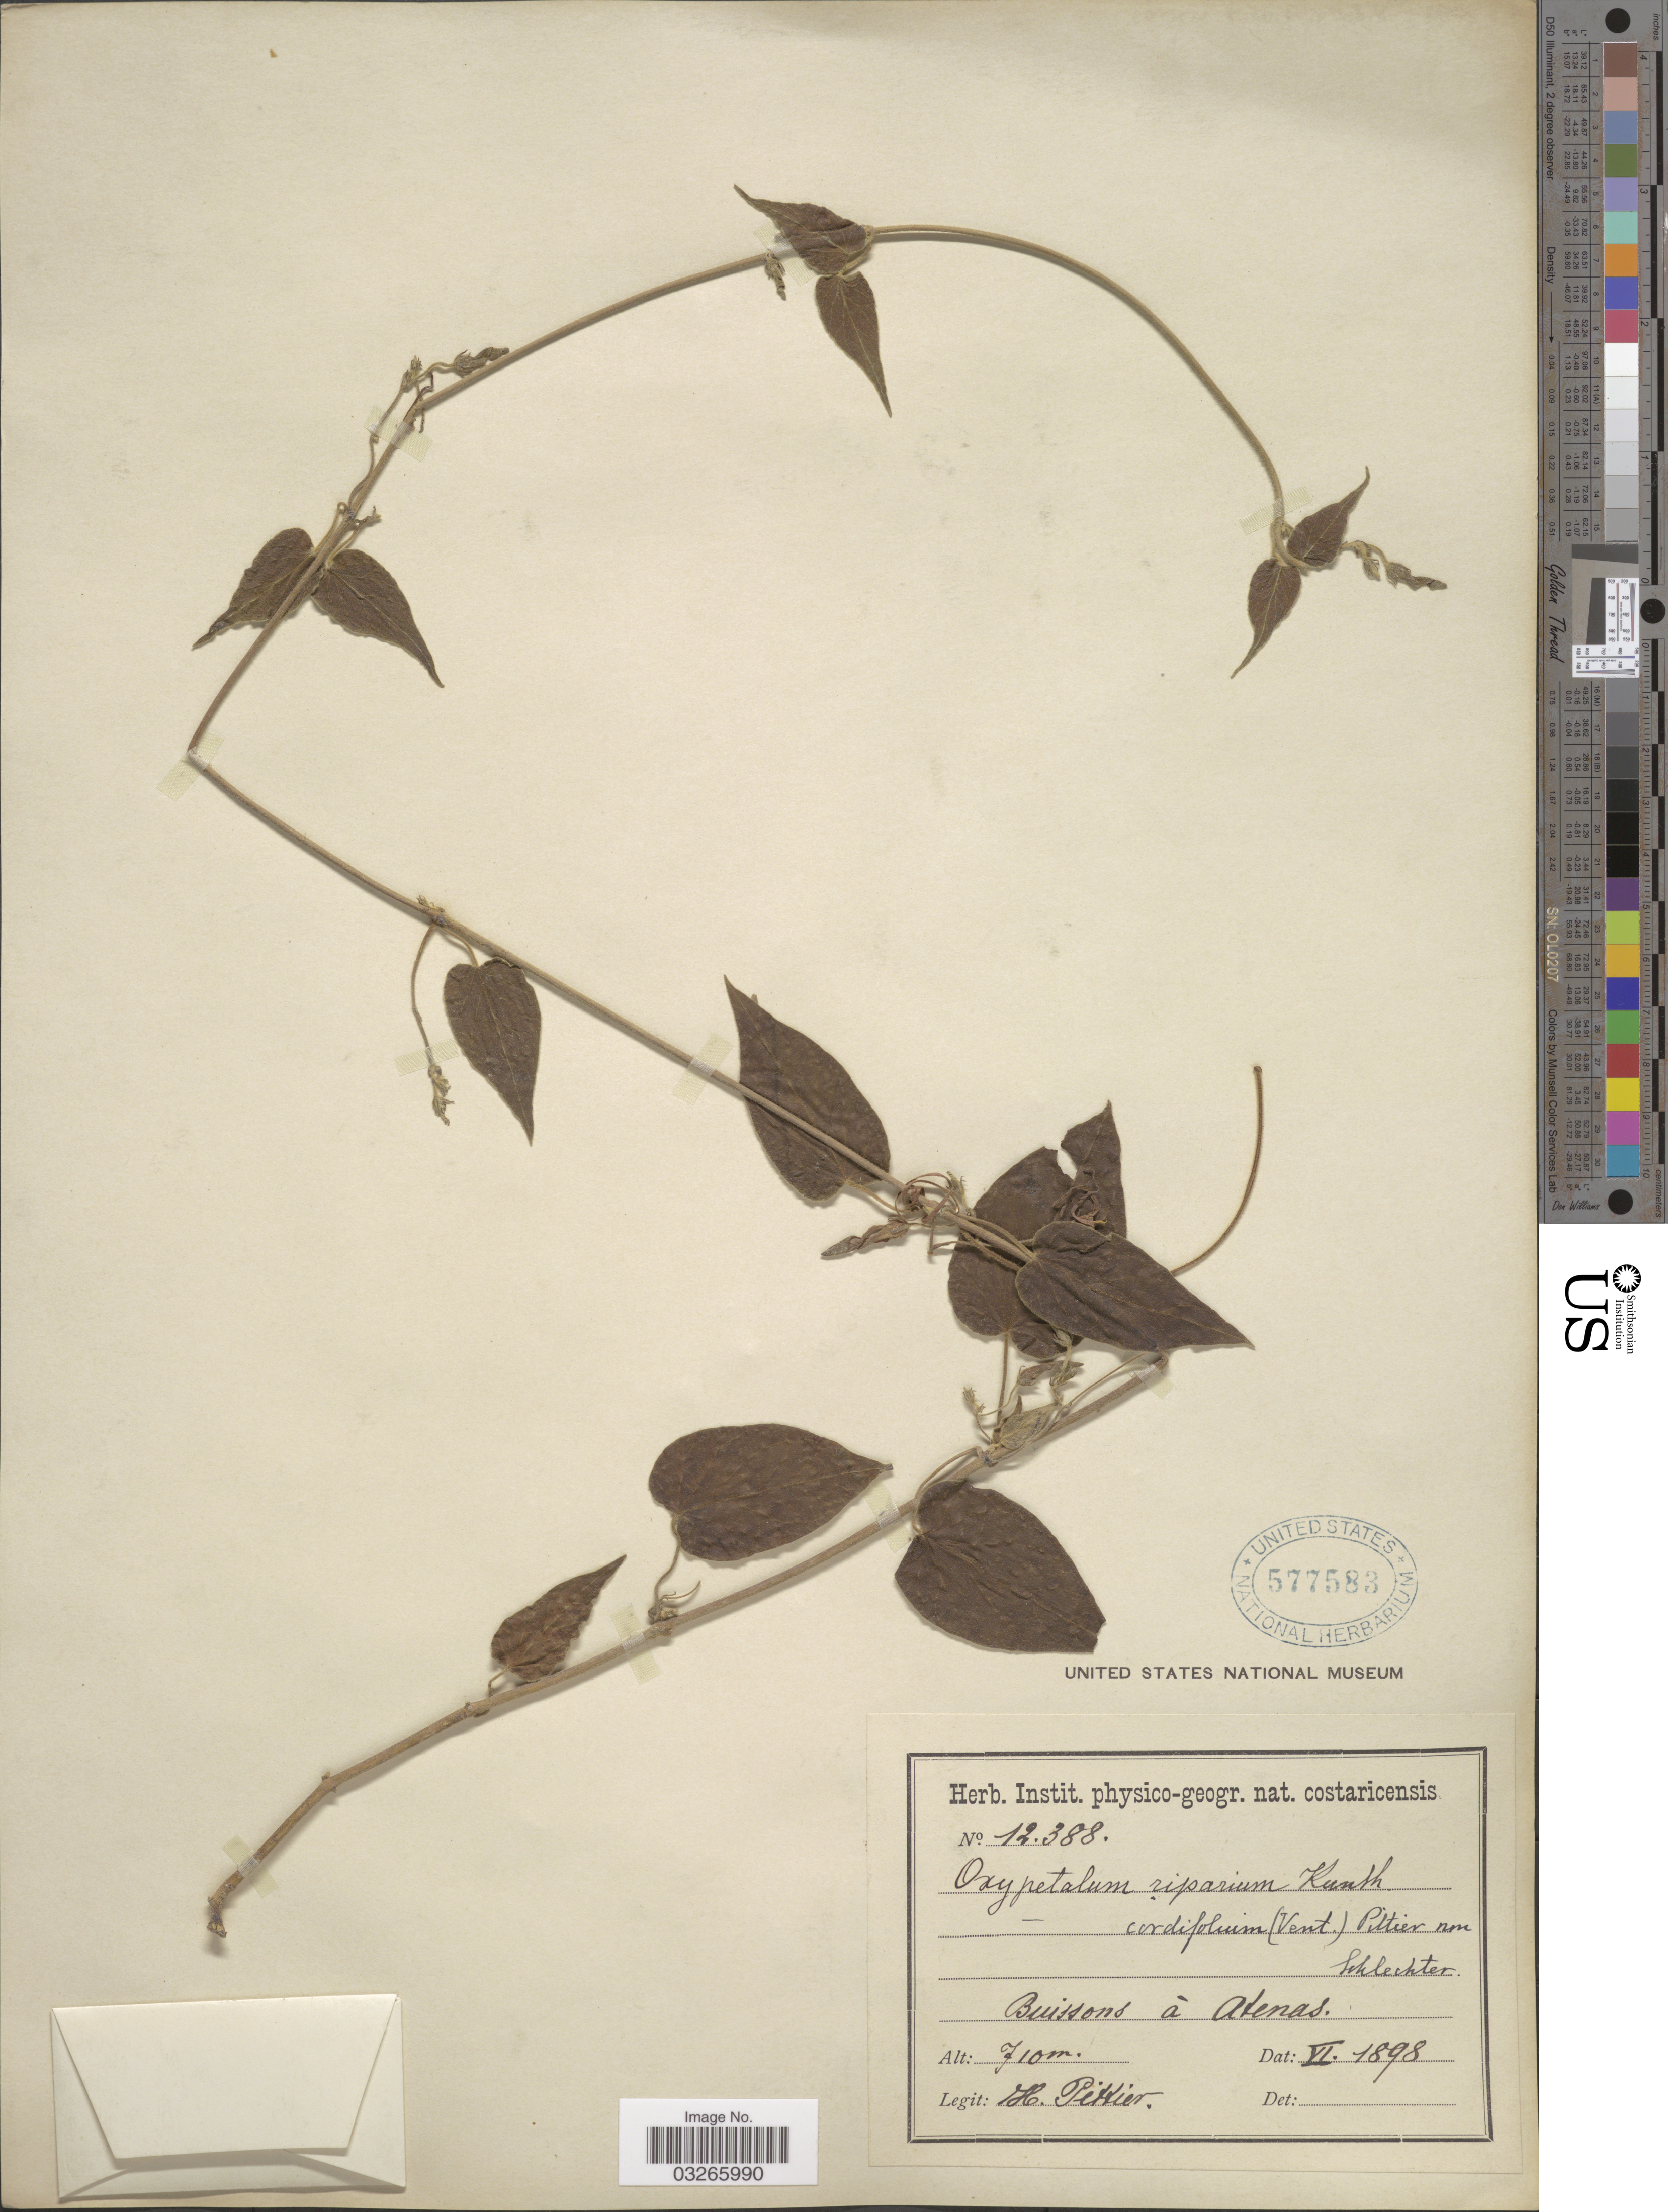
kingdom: Plantae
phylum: Tracheophyta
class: Magnoliopsida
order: Gentianales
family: Apocynaceae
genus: Oxypetalum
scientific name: Oxypetalum cordifolium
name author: (Vent.) Schltr.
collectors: H. F. Pittier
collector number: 12388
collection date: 1898-06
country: Costa Rica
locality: Buissons á Atenas.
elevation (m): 710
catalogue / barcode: US 577583